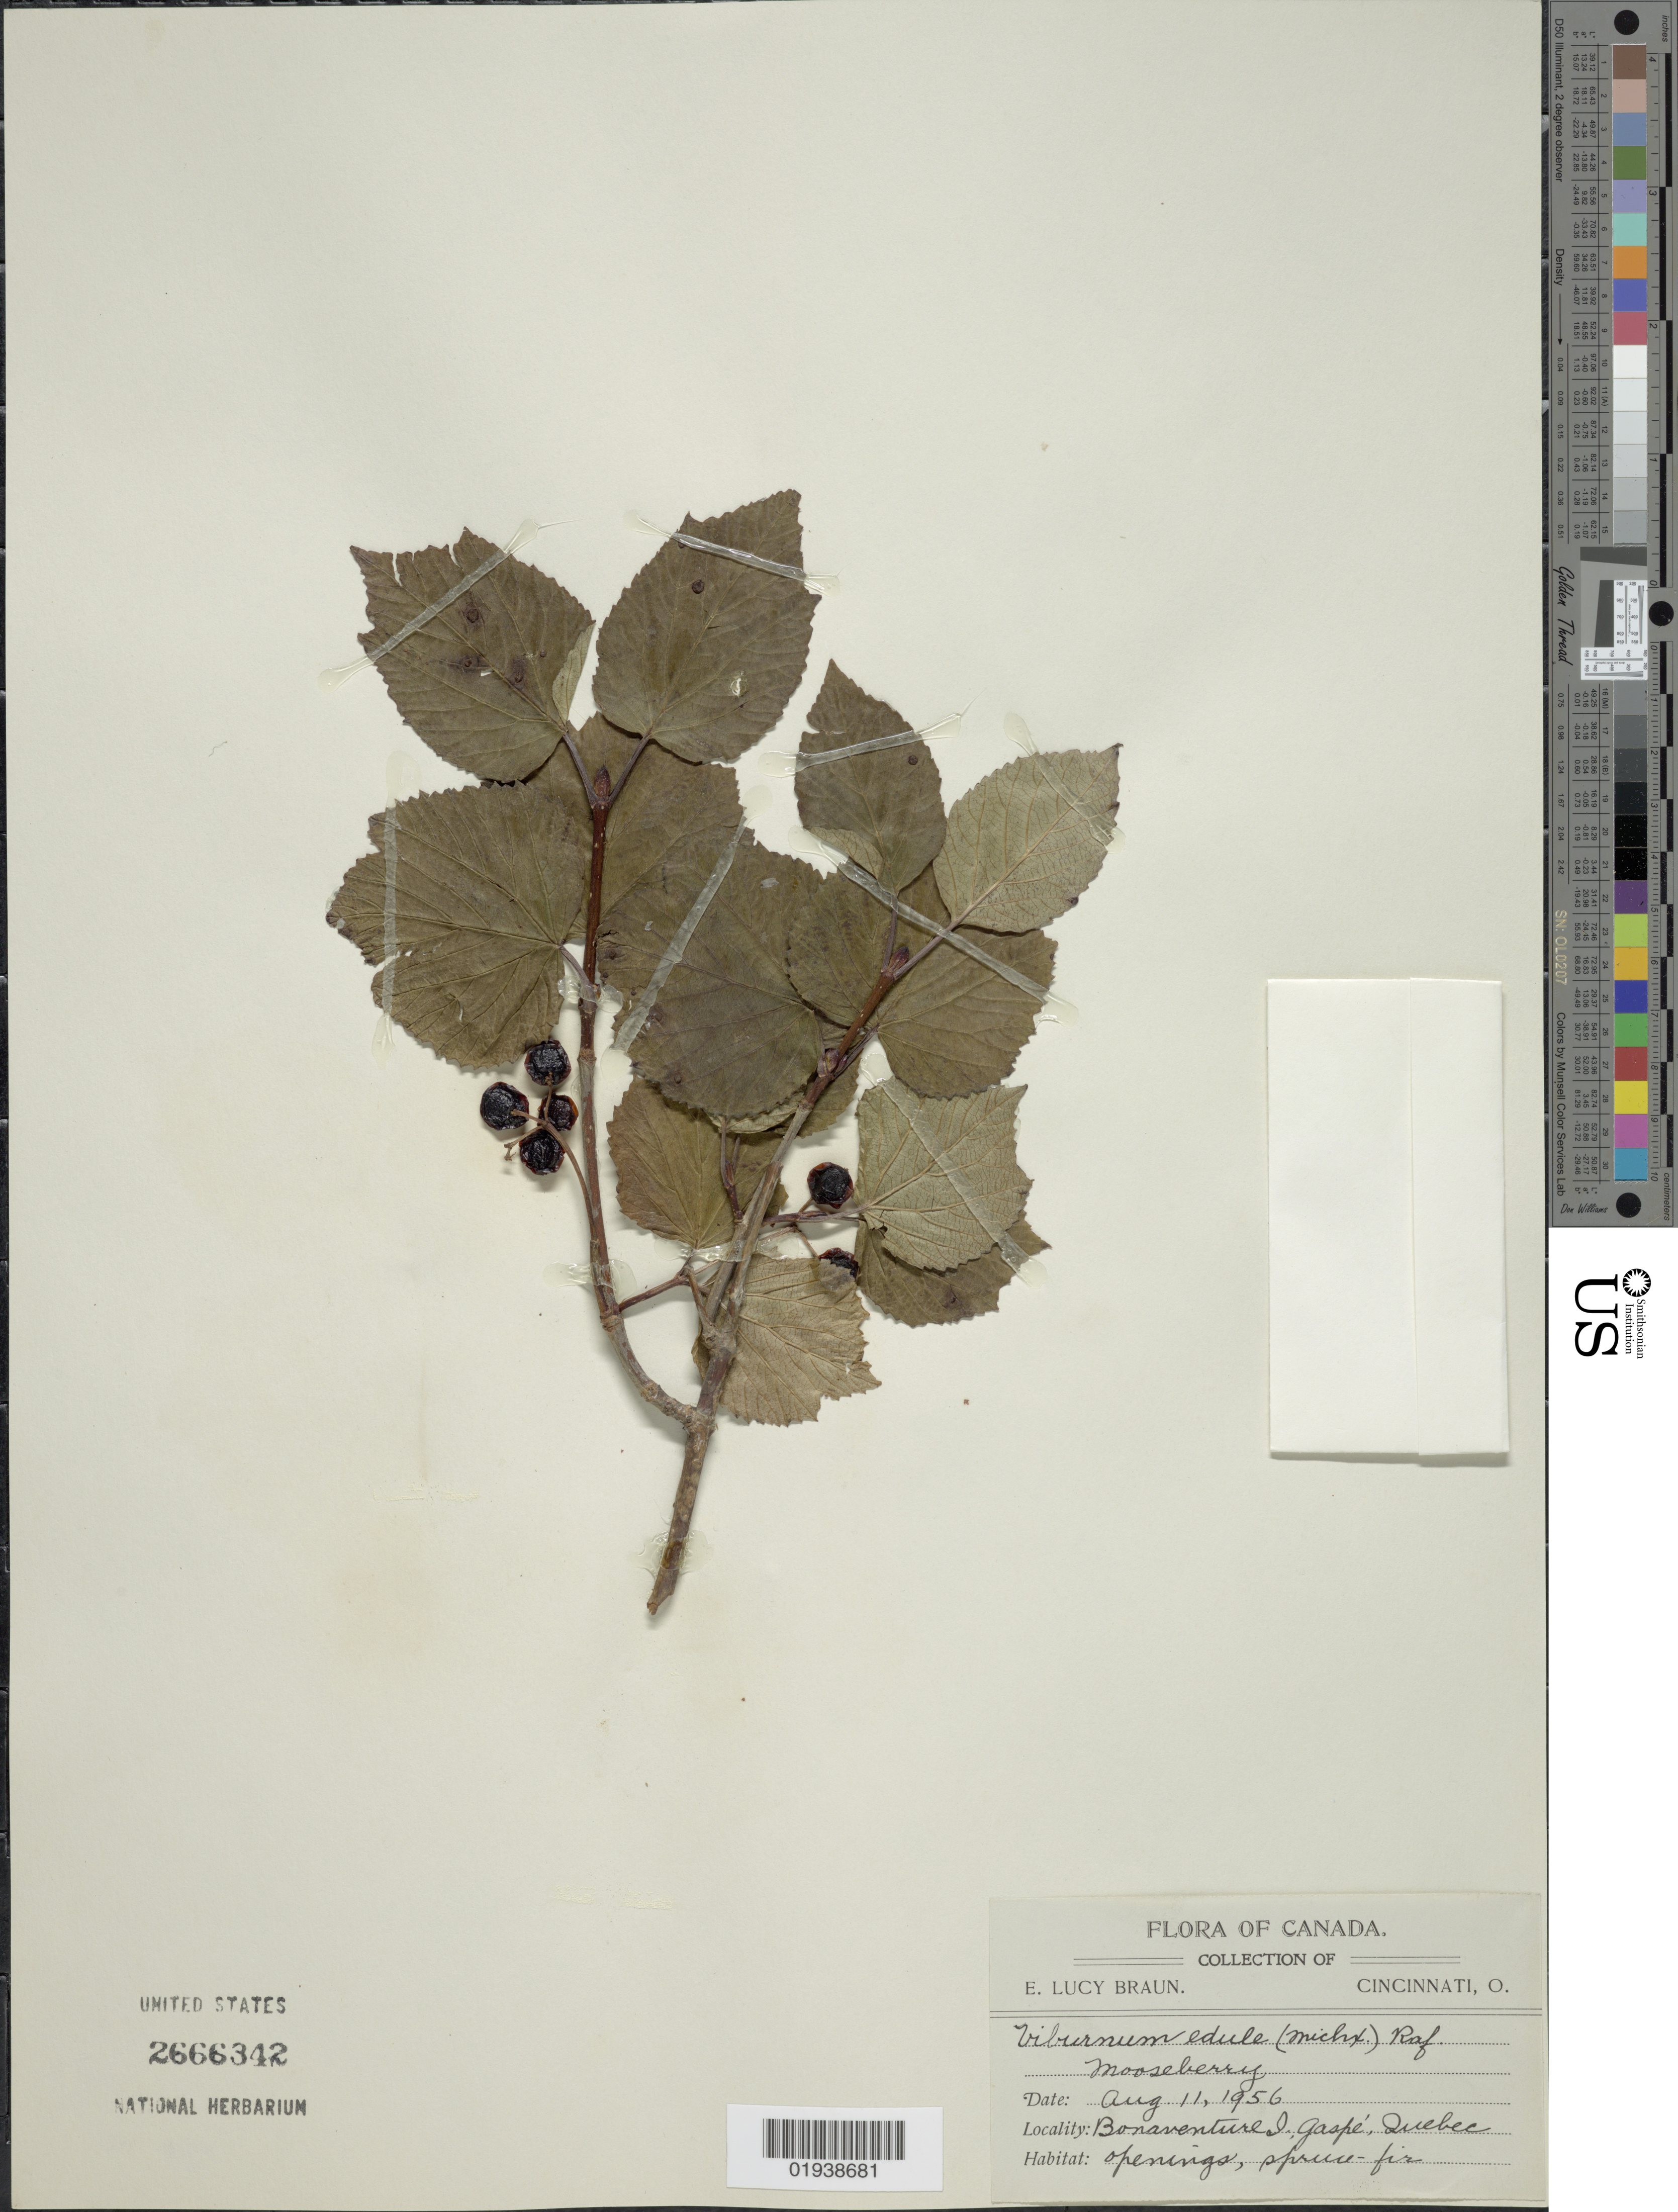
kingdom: Plantae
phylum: Tracheophyta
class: Magnoliopsida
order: Dipsacales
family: Viburnaceae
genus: Viburnum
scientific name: Viburnum edule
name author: (Michx.) Raf.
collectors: E. L. Braun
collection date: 1956-08-11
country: Canada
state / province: Quebec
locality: Bonaventure I. Gaspé.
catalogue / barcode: US 2666342